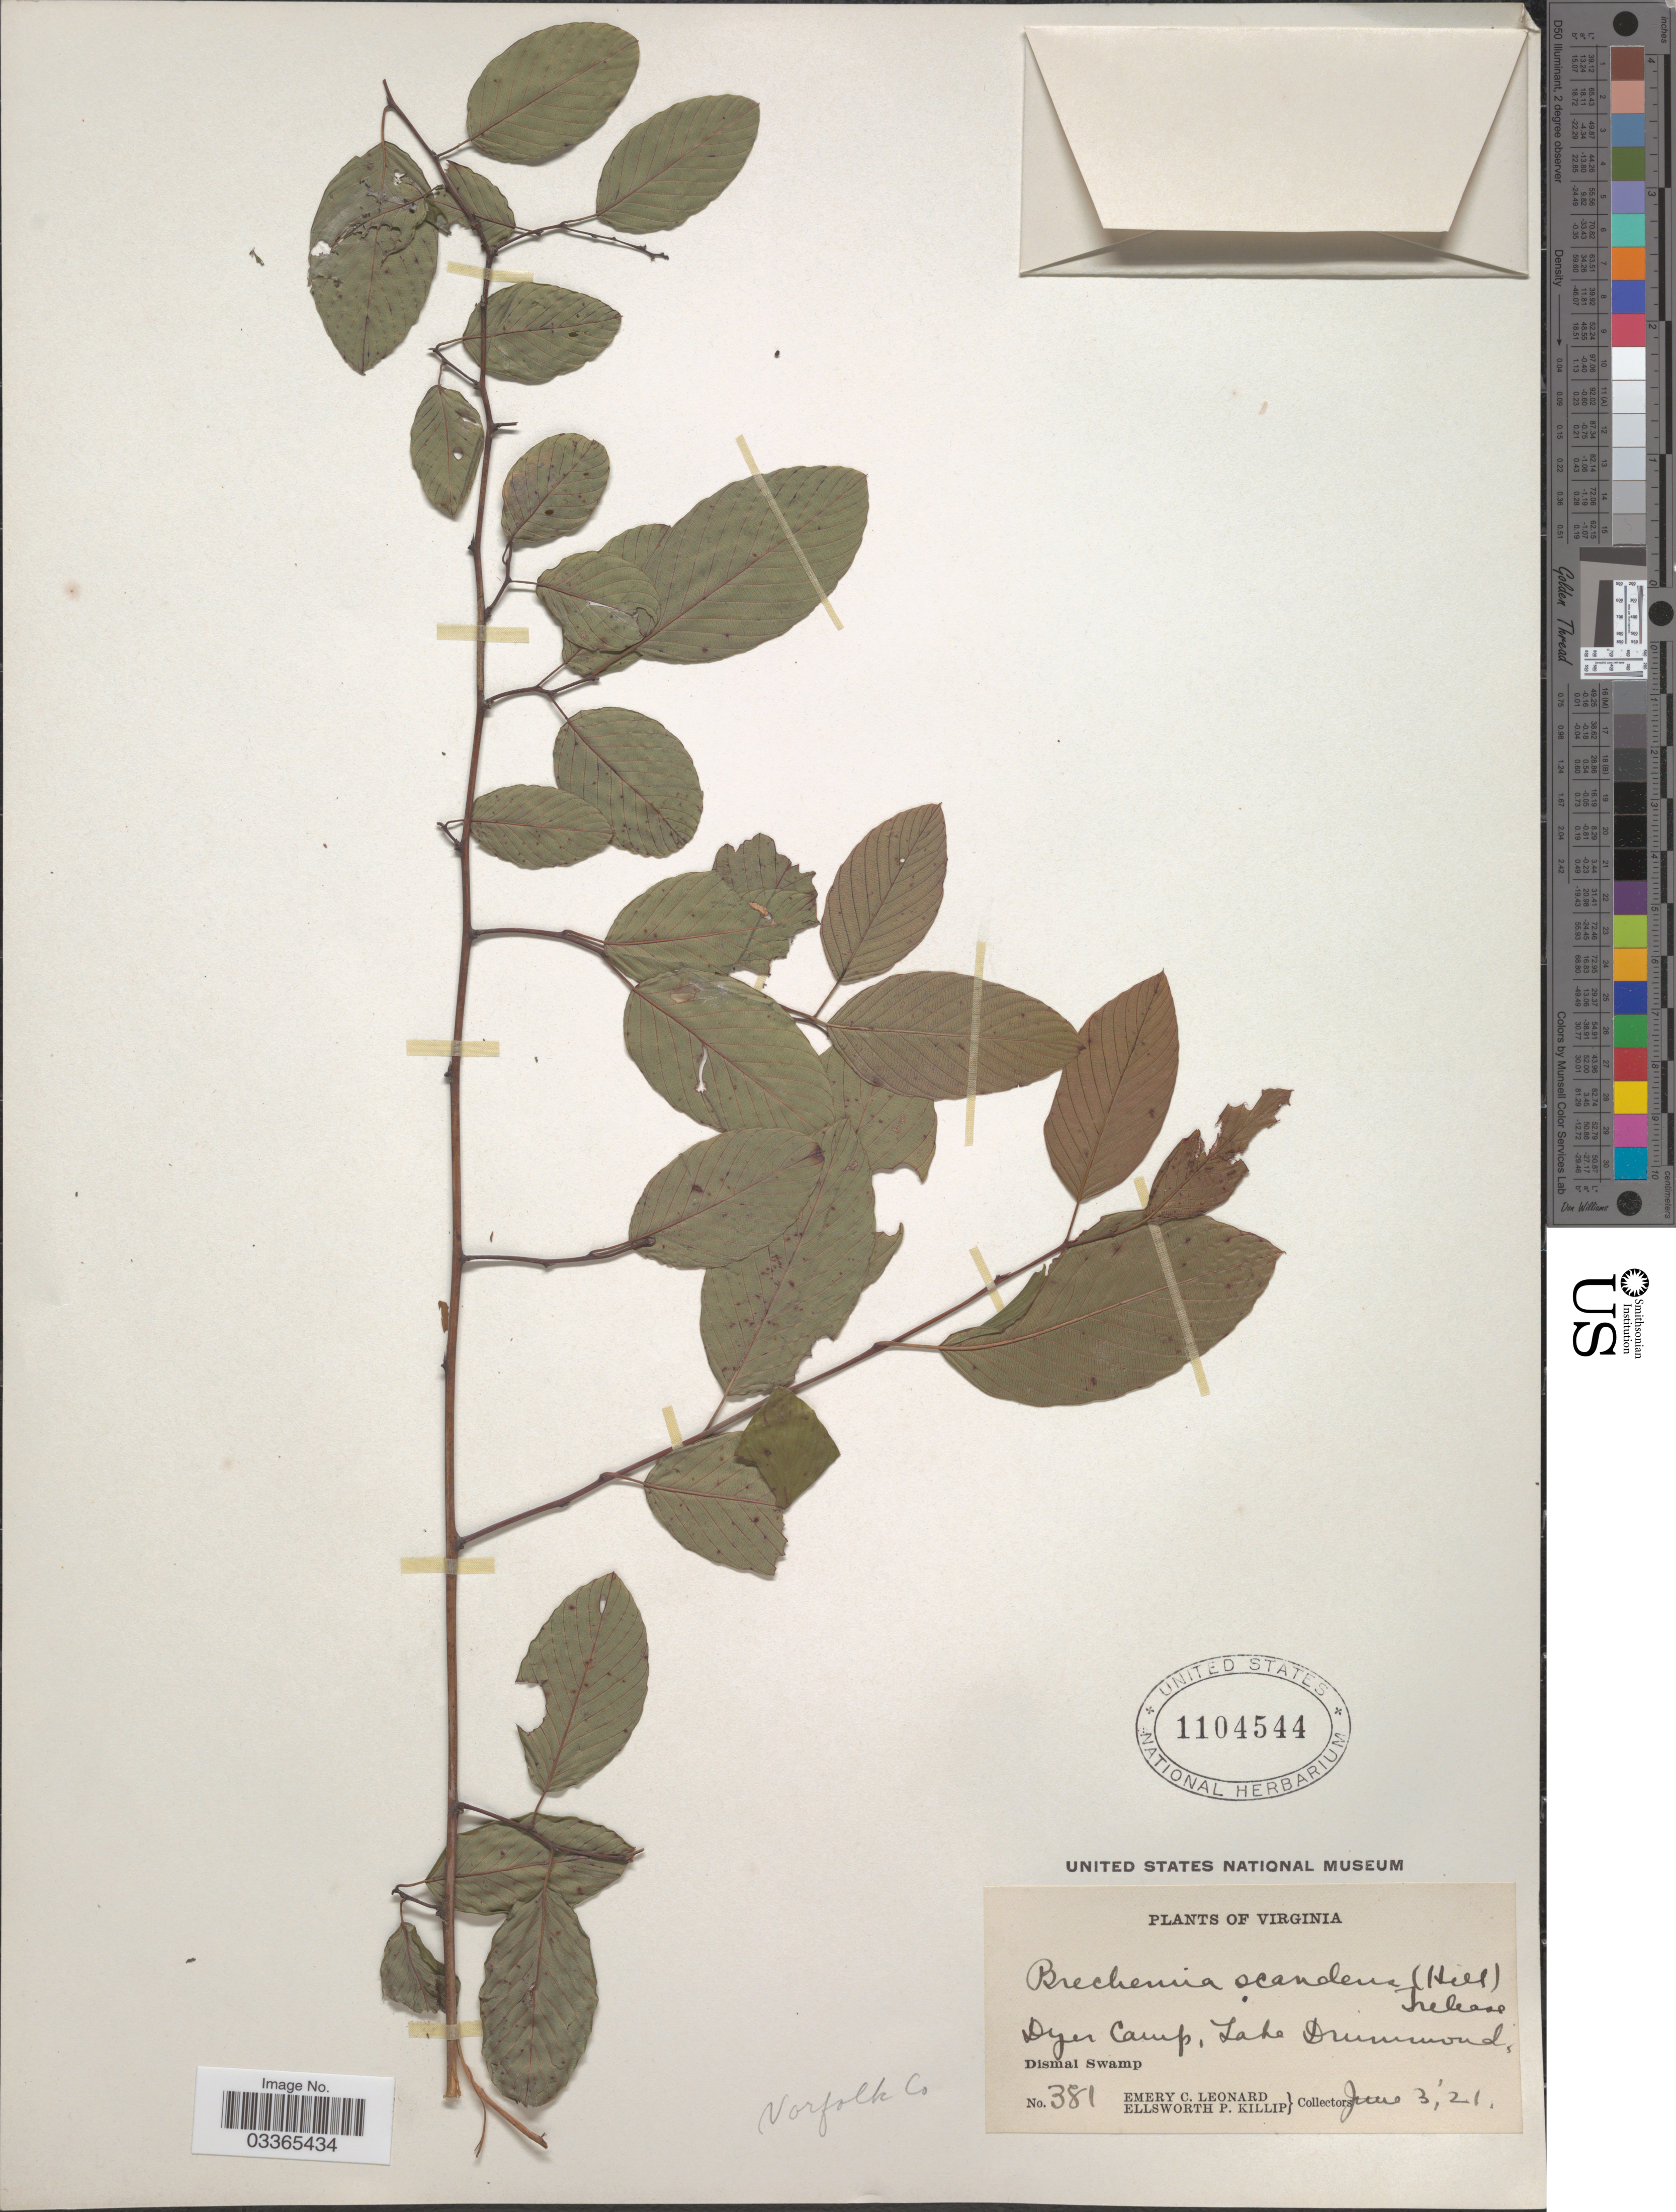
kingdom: Plantae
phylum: Tracheophyta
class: Magnoliopsida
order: Rosales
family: Rhamnaceae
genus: Berchemia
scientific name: Berchemia scandens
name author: (Hill) K. Koch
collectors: E. C. Leonard & E. P. Killip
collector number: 381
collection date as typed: Transcribed d/m/y: 3/6/21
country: United States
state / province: Virginia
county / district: City of Norfolk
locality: Dyer Camp, Lake Drummond, Dismal Swamp.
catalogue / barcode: US 1104544